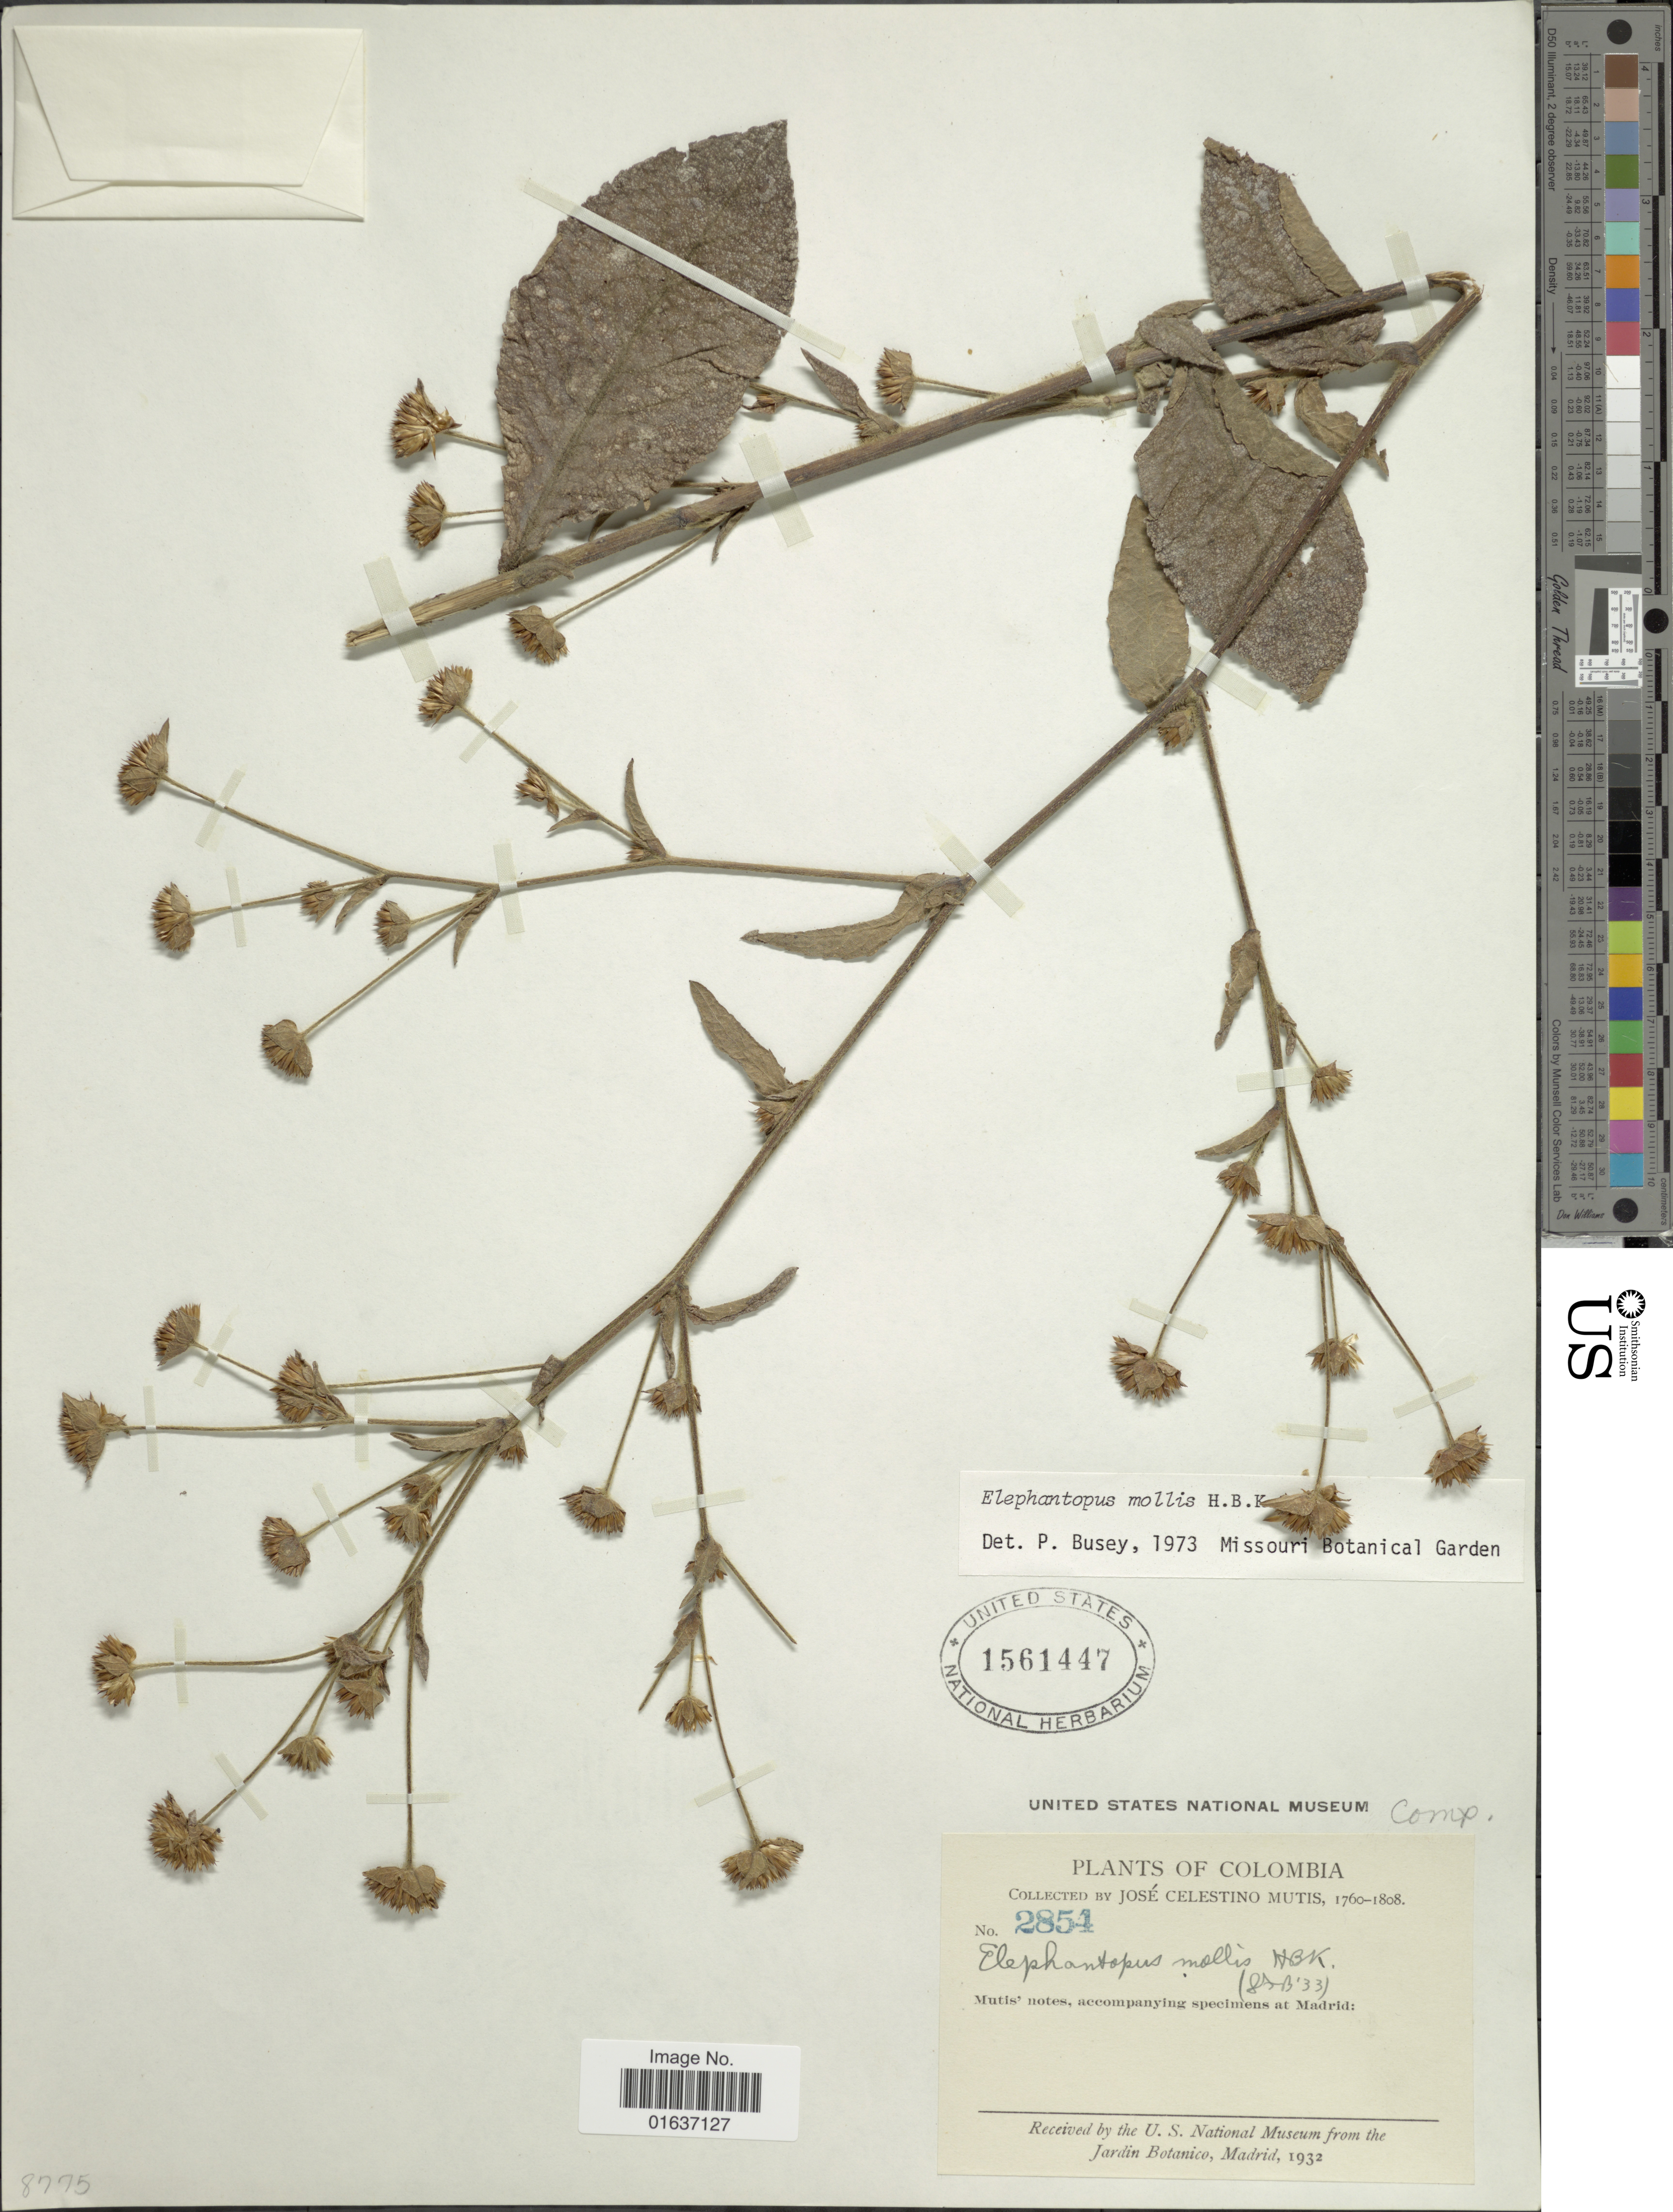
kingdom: Plantae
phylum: Tracheophyta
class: Magnoliopsida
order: Asterales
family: Asteraceae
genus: Elephantopus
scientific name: Elephantopus mollis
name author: Kunth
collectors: J. C. B. Mutis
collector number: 2854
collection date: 1760/1808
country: Colombia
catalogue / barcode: US 1561447